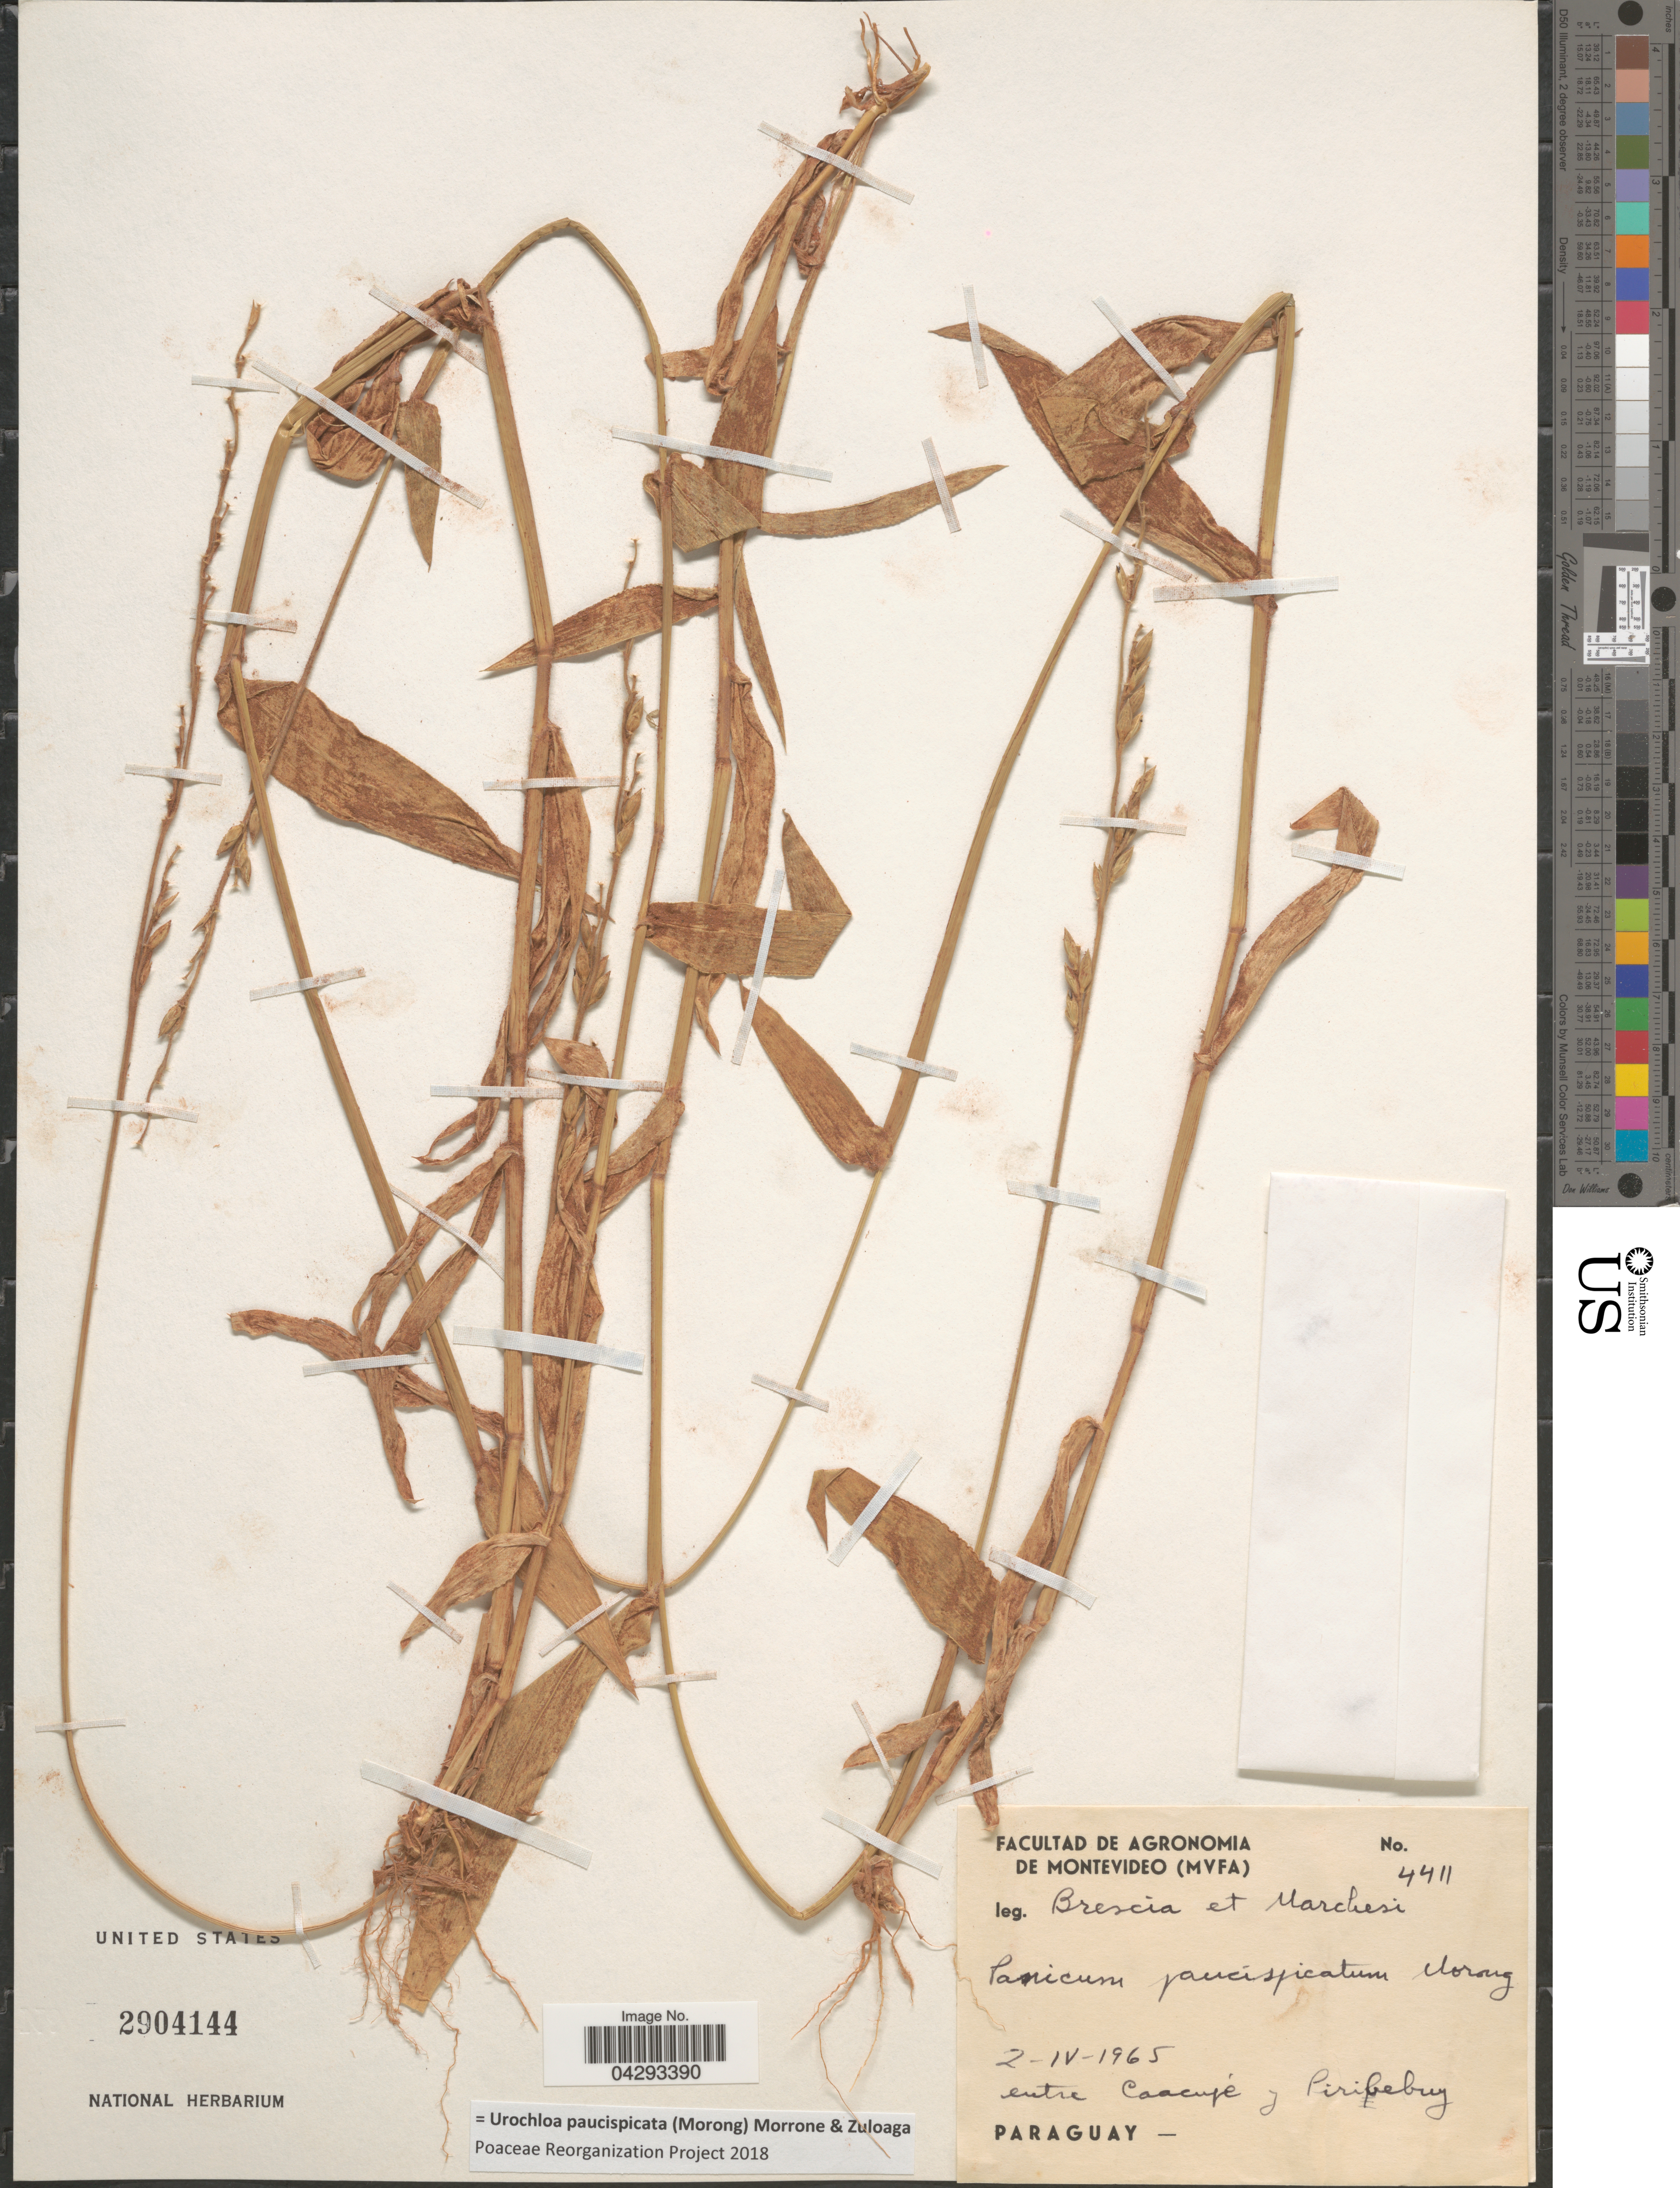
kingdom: Plantae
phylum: Tracheophyta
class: Liliopsida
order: Poales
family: Poaceae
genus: Urochloa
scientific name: Urochloa paucispicata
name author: (Morong) Morrone & Zuloaga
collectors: -. Brescia & E. H. Marchesi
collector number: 4411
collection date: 1965-04-02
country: Paraguay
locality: Entre Coacuje y Piribebuy.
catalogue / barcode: US 2904144